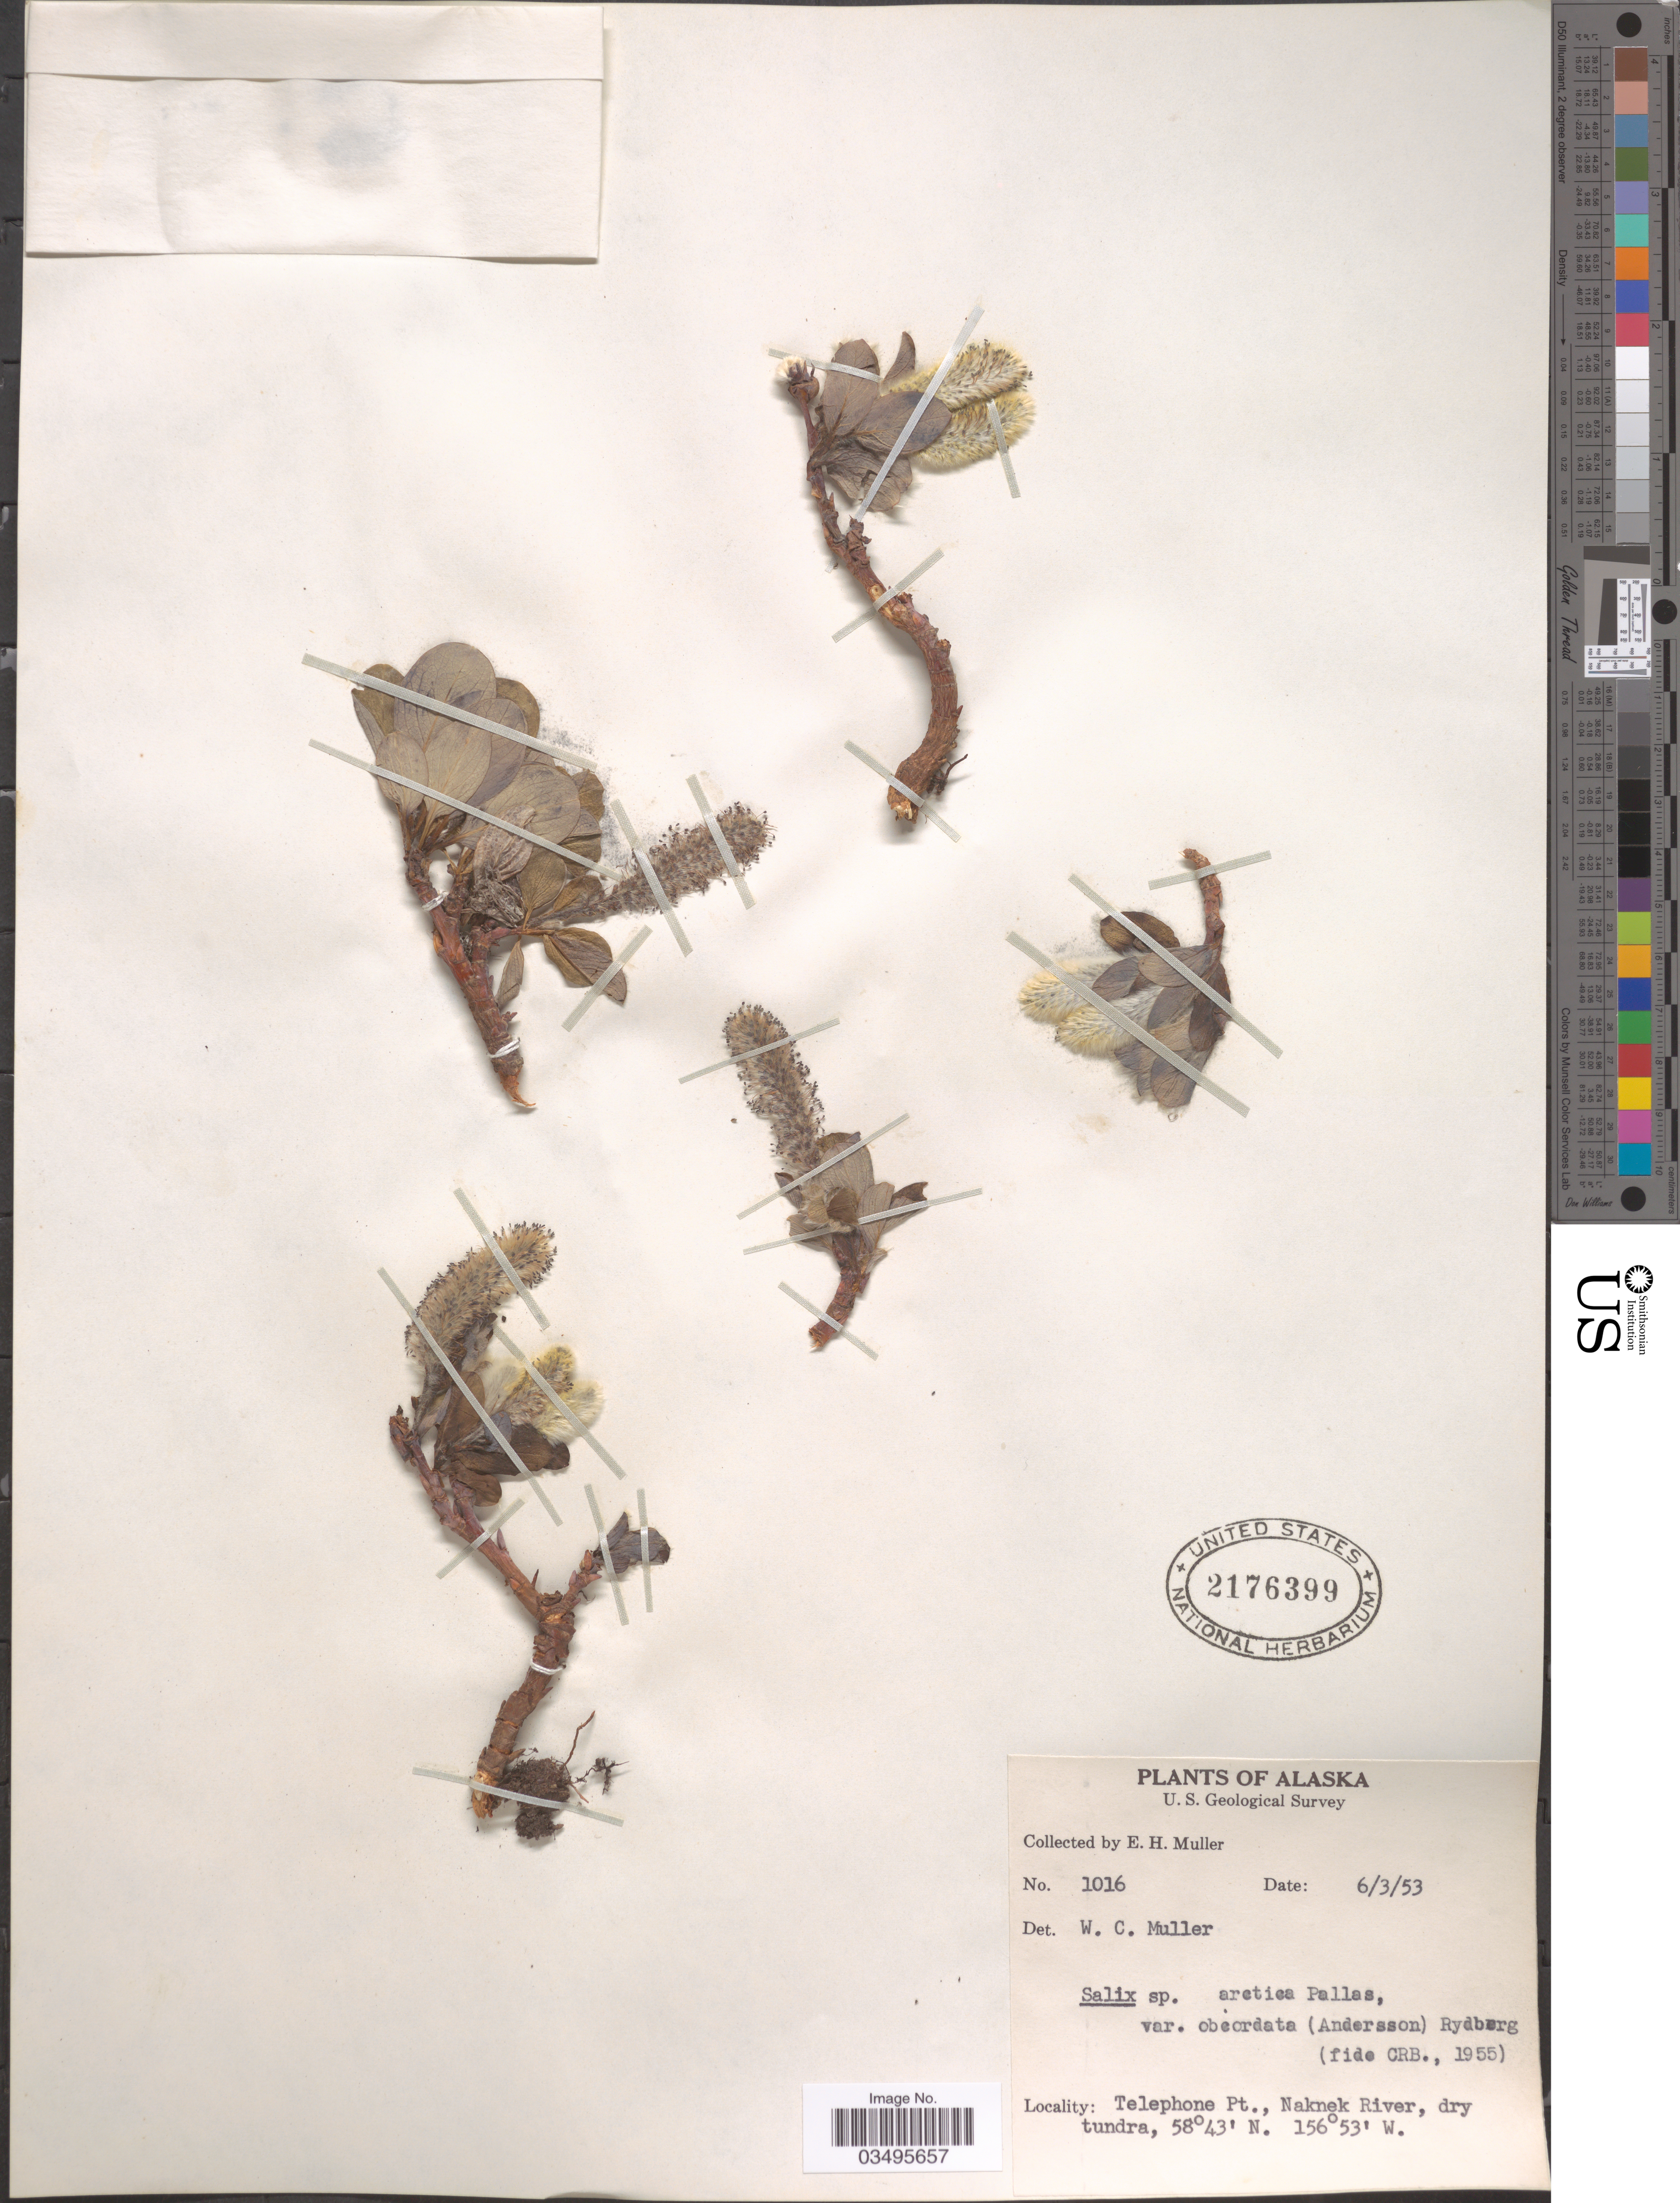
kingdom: Plantae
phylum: Tracheophyta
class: Magnoliopsida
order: Malpighiales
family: Salicaceae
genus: Salix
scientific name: Salix arctica var. obcordata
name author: (Andersson) Rydb.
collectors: E. H. Muller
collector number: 1016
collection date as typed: Transcribed d/m/y: 3/6/53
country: United States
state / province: Alaska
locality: Telephone Pt., Naknek River, dry tundra.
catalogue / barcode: US 2176399